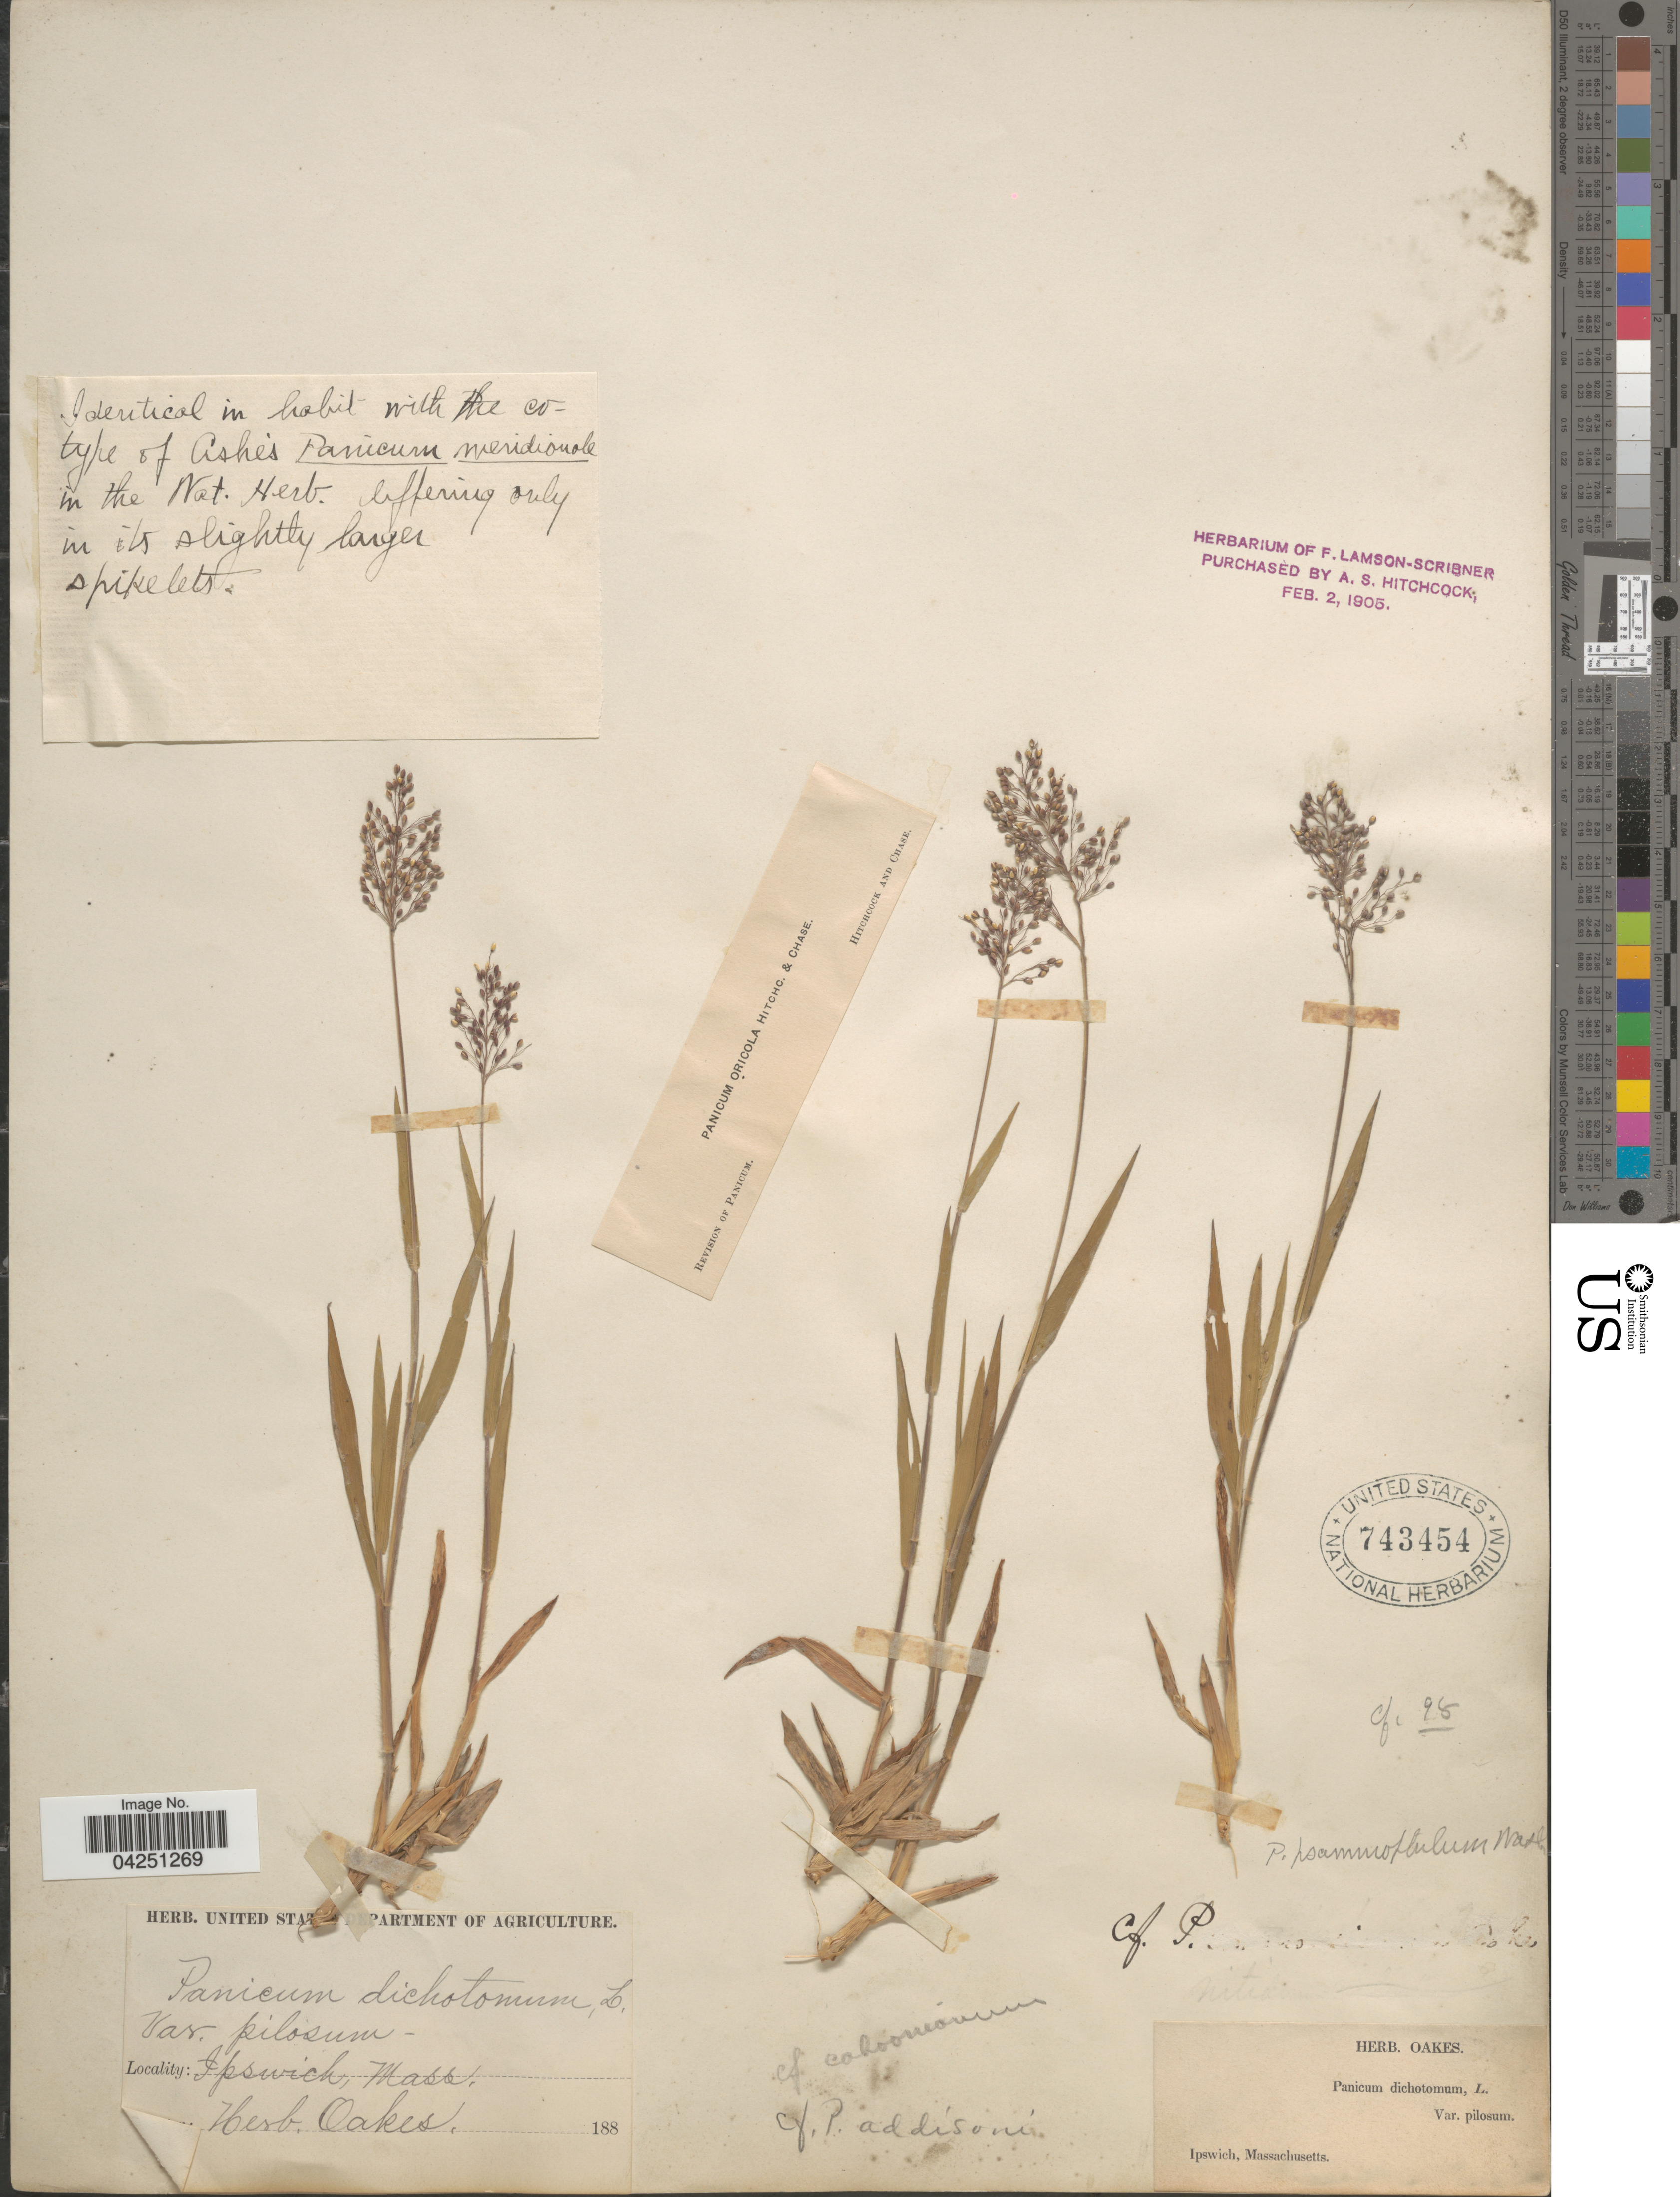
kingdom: Plantae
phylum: Tracheophyta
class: Liliopsida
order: Poales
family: Poaceae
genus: Dichanthelium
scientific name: Dichanthelium acuminatum var. acuminatum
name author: (Sw.) Gould & C.A. Clark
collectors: ex herb. Oakes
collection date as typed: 188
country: United States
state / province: Massachusetts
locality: Ipswich.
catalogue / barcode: US 743454